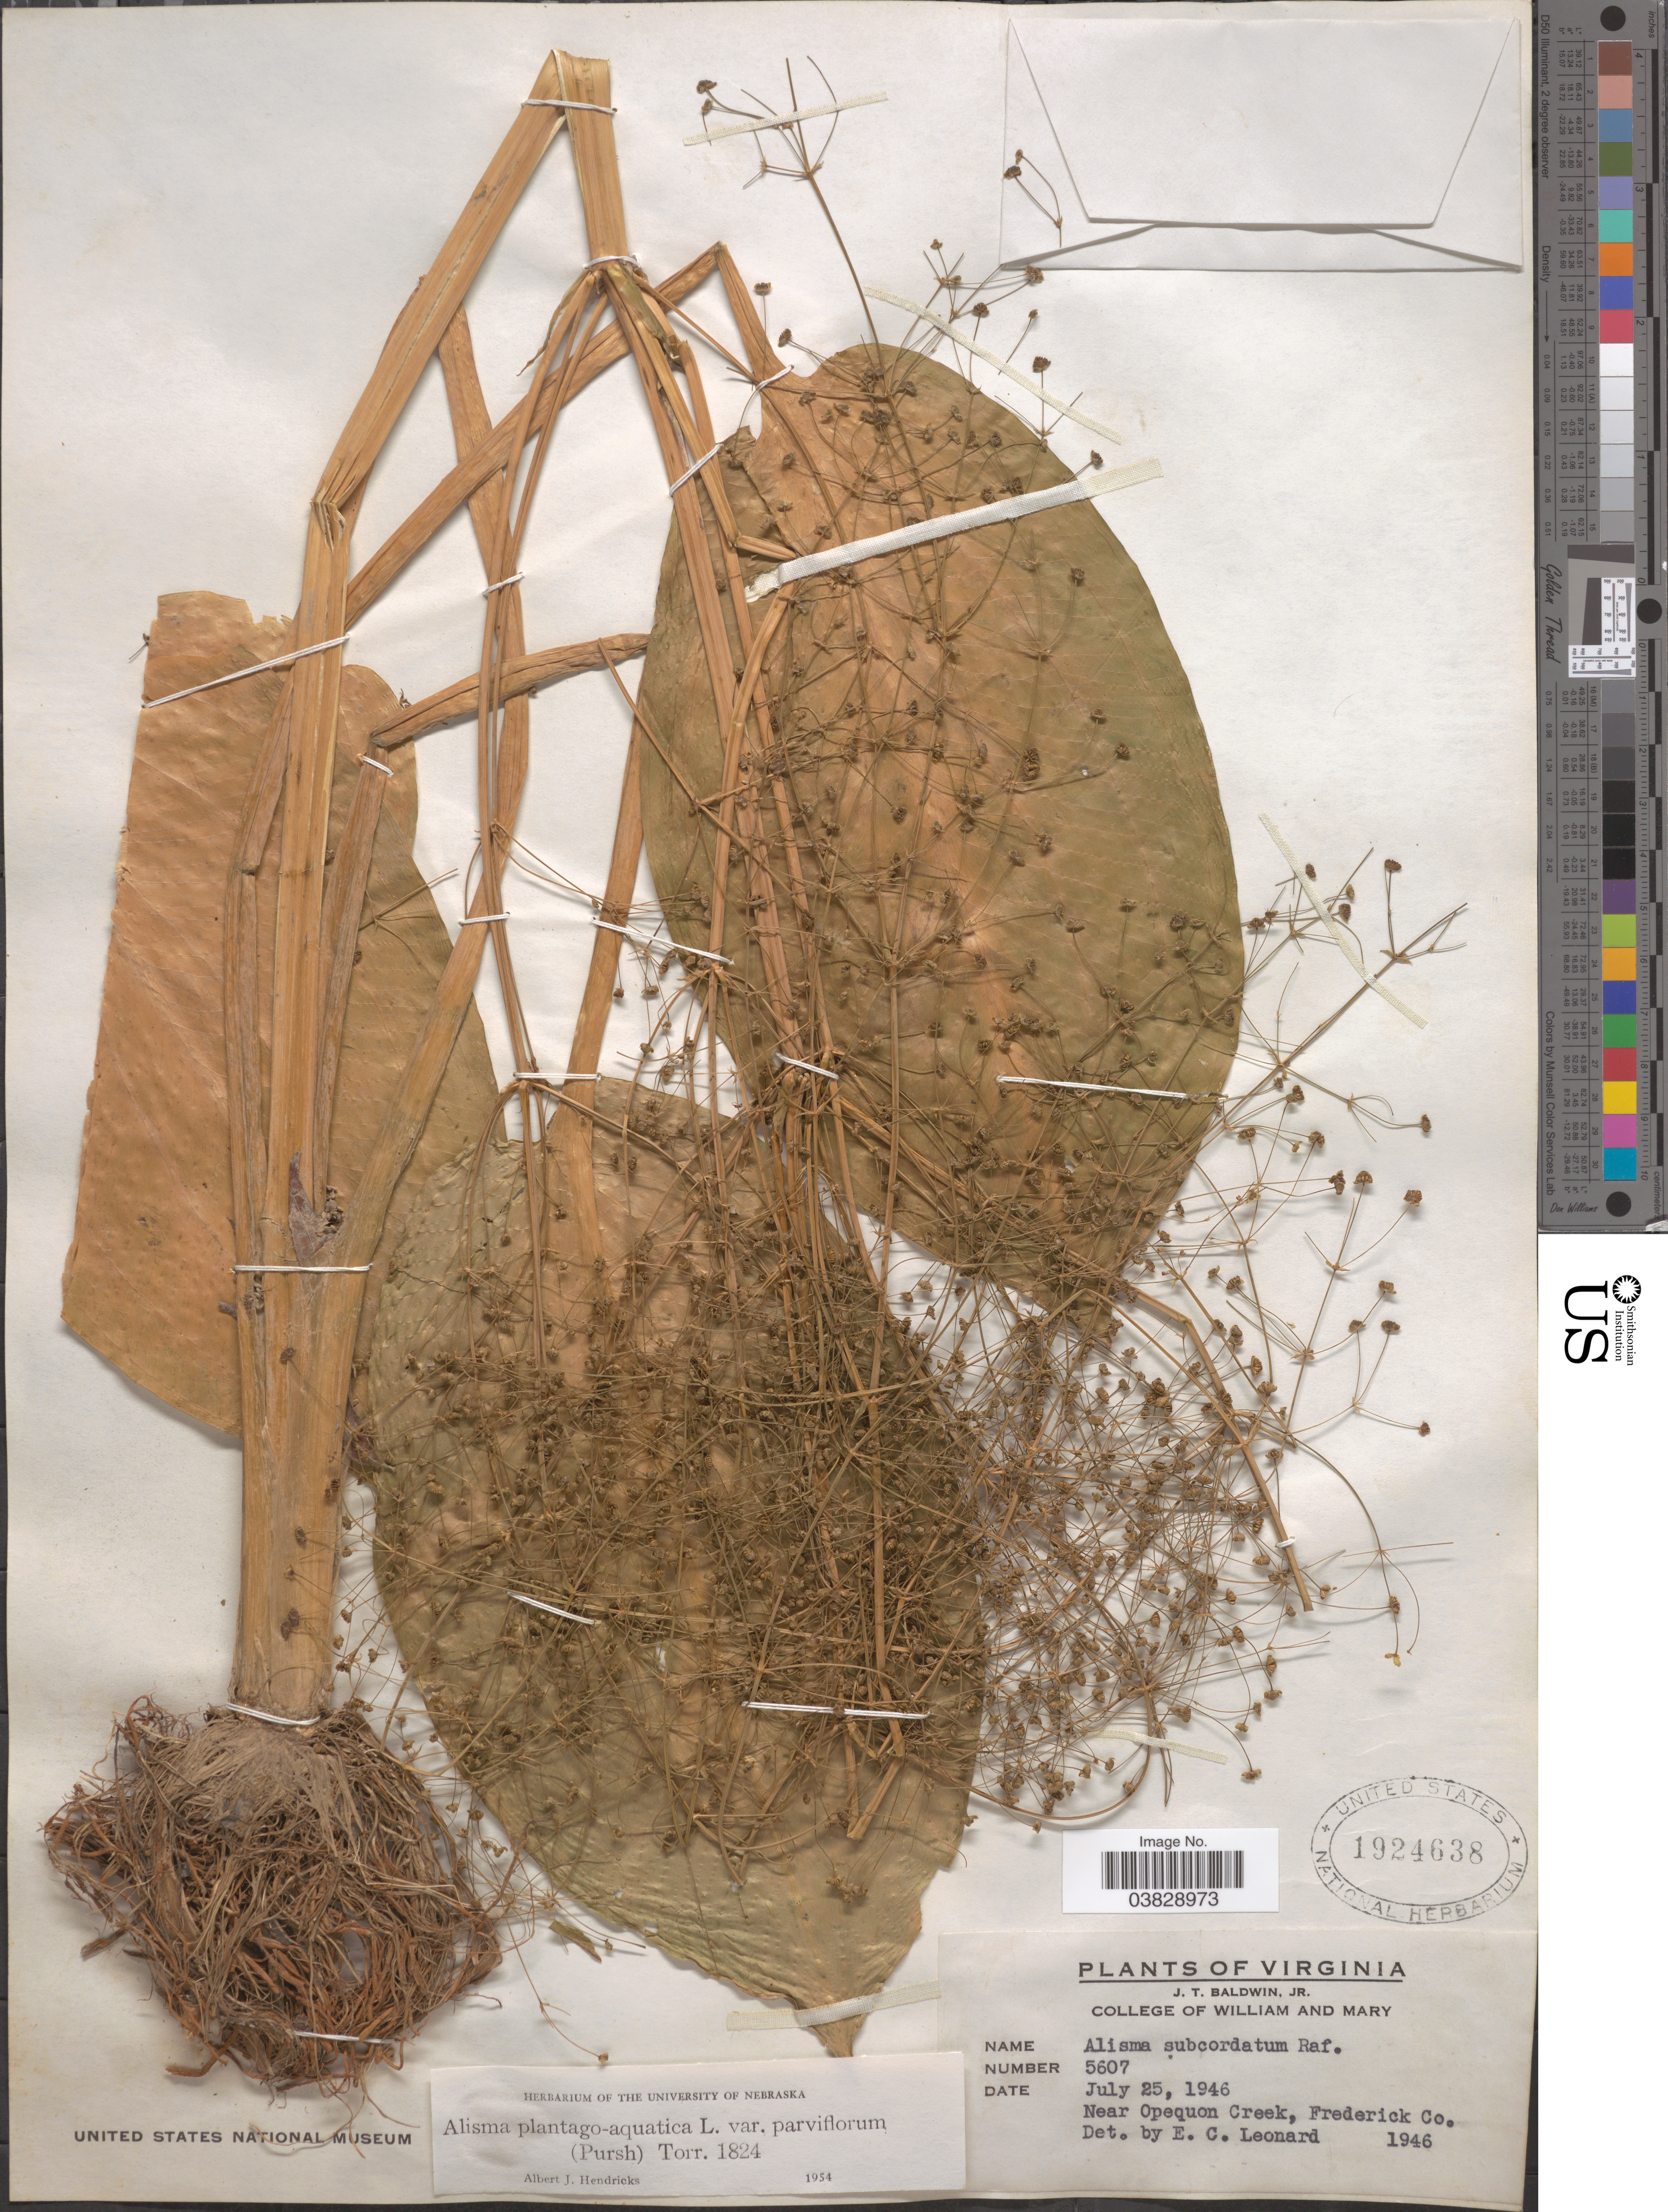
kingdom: Plantae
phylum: Tracheophyta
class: Liliopsida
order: Alismatales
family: Alismataceae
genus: Alisma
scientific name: Alisma plantago-aquatica var. parviflorum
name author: (Pursh) Torr.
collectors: J. T. Baldwin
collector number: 5607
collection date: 1946-07-25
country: United States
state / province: Virginia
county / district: Frederick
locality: Near Opequon Creek, Frederick Co.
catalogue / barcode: US 1924638